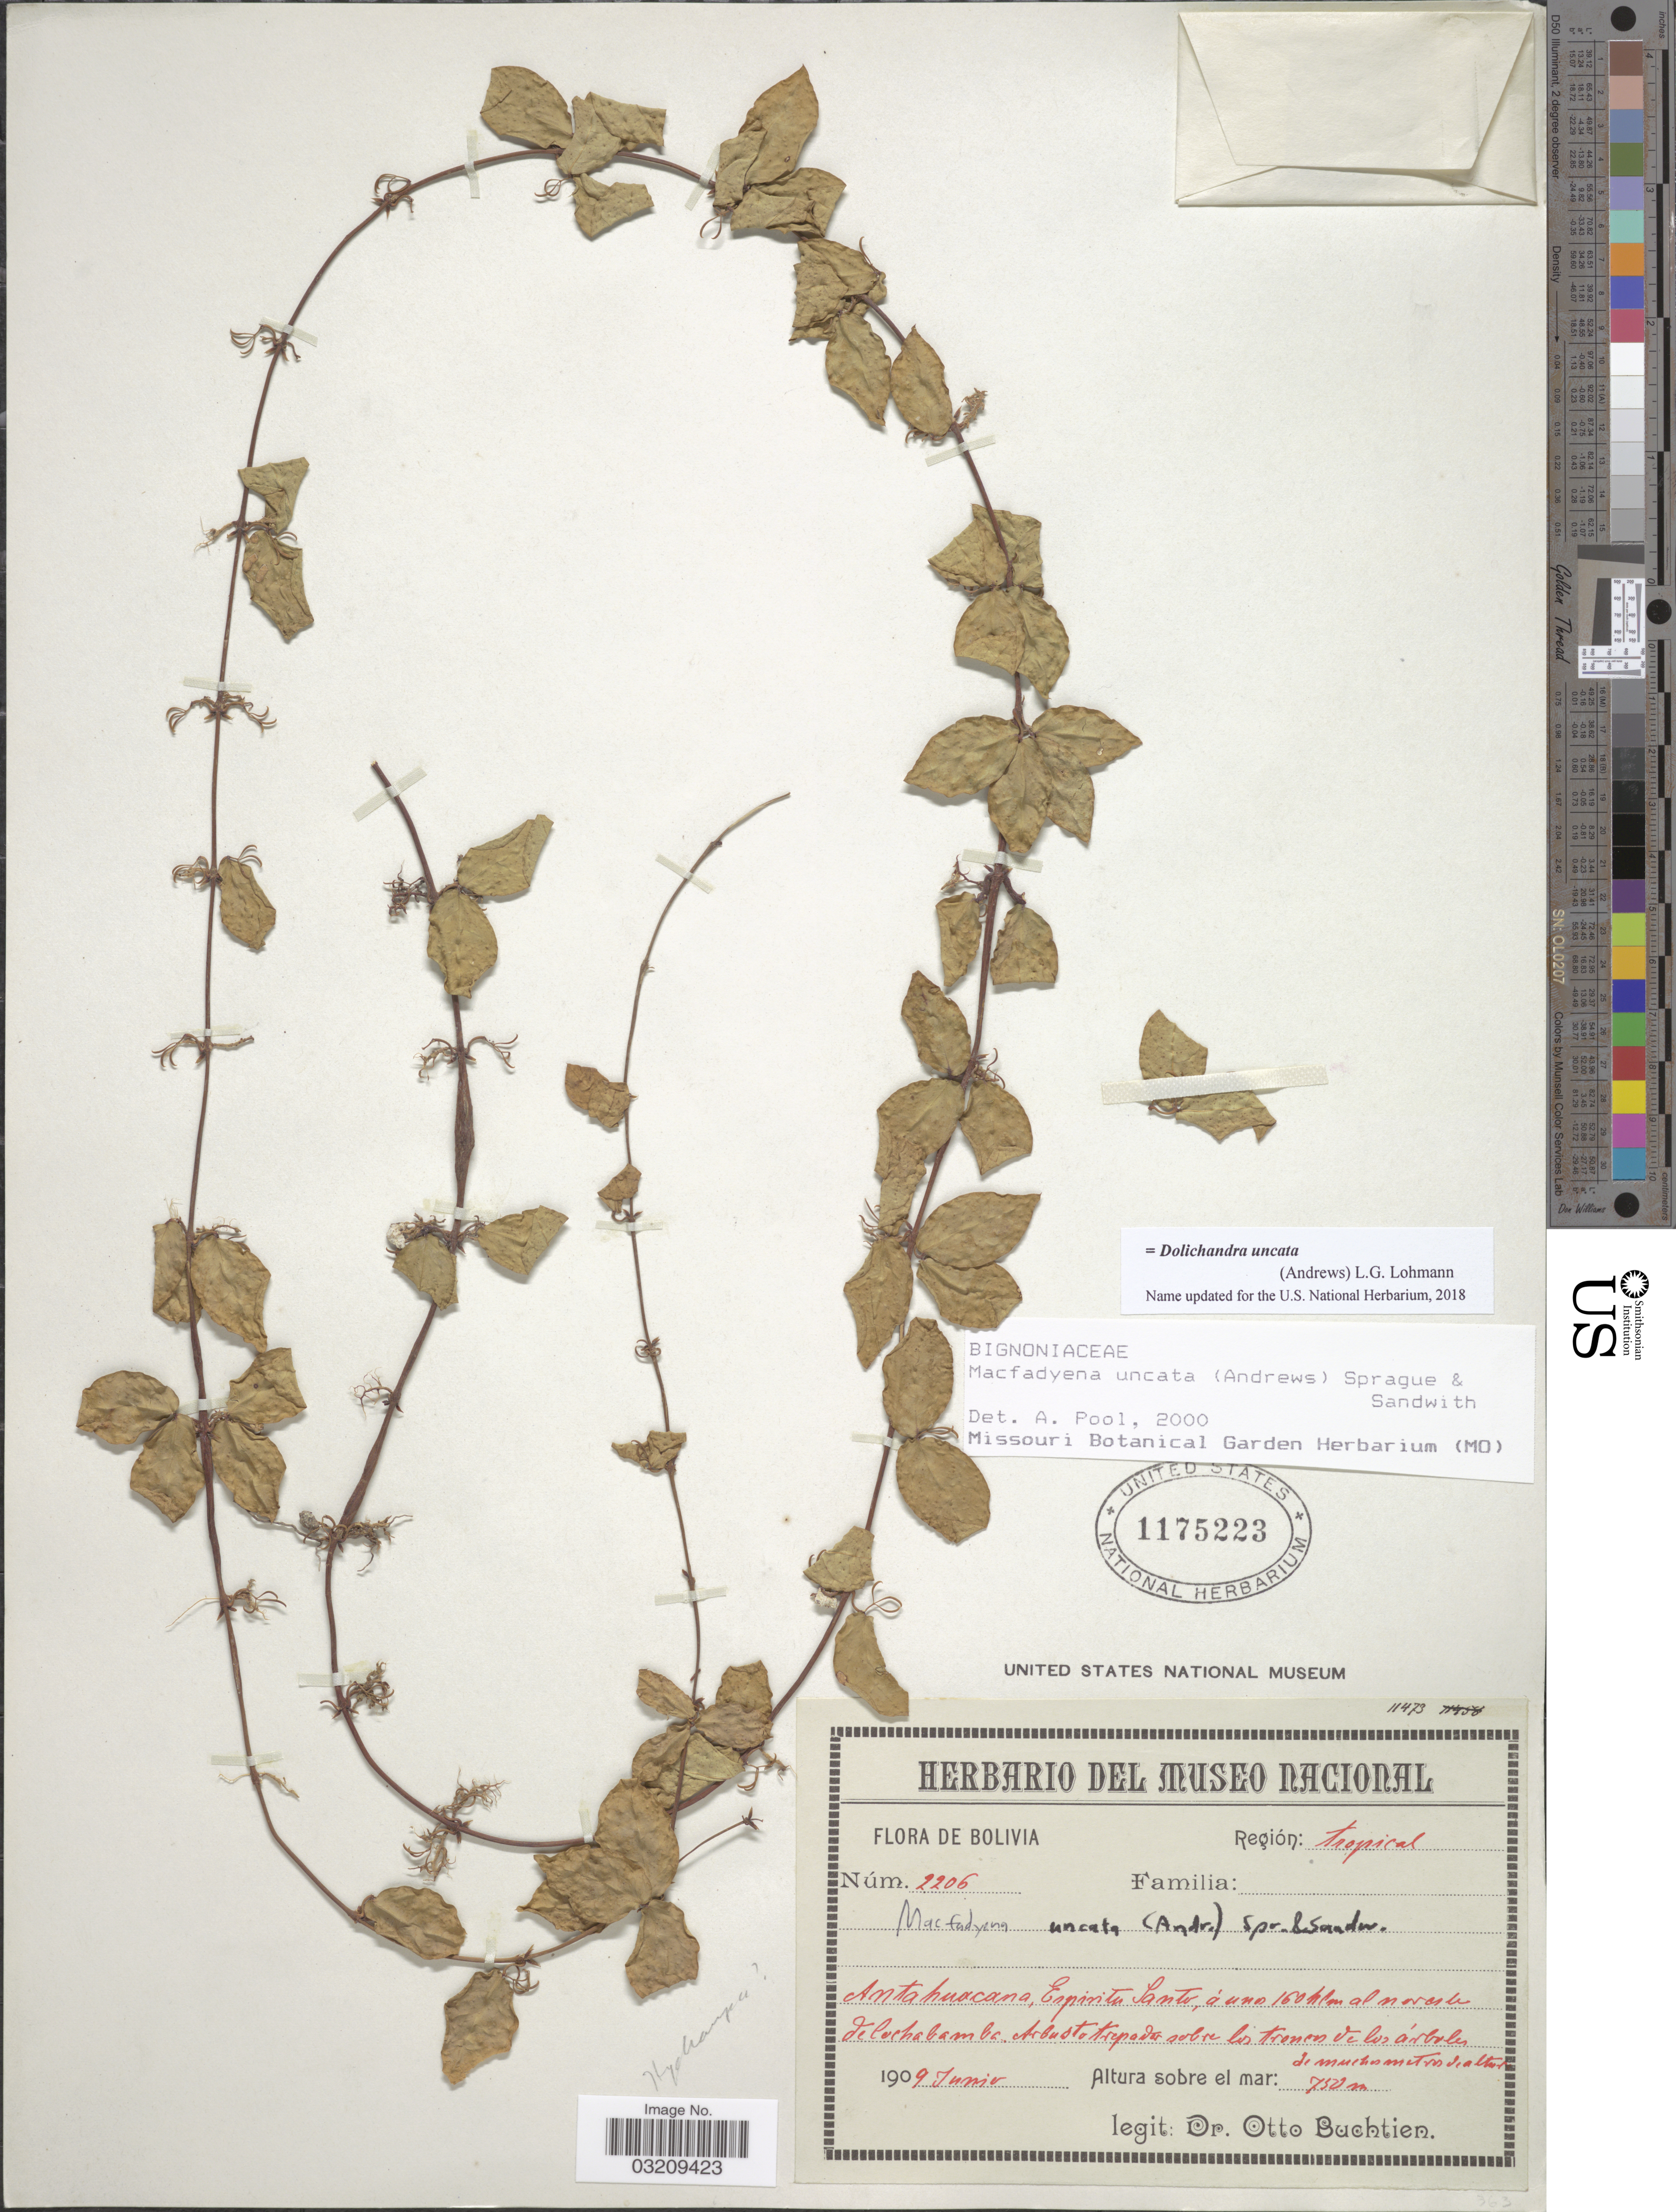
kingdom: Plantae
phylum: Tracheophyta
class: Magnoliopsida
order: Lamiales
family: Bignoniaceae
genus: Dolichandra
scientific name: Dolichandra uncata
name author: (Andrews) L.G. Lohmann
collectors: O. Buchtien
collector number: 2206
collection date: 1909-06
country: Bolivia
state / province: Cochabamba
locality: Región: tropical. Antahuacana, Espiritu Santo, á uno 160klm al noroeste de Cochabamba.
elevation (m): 750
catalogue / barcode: US 1175223